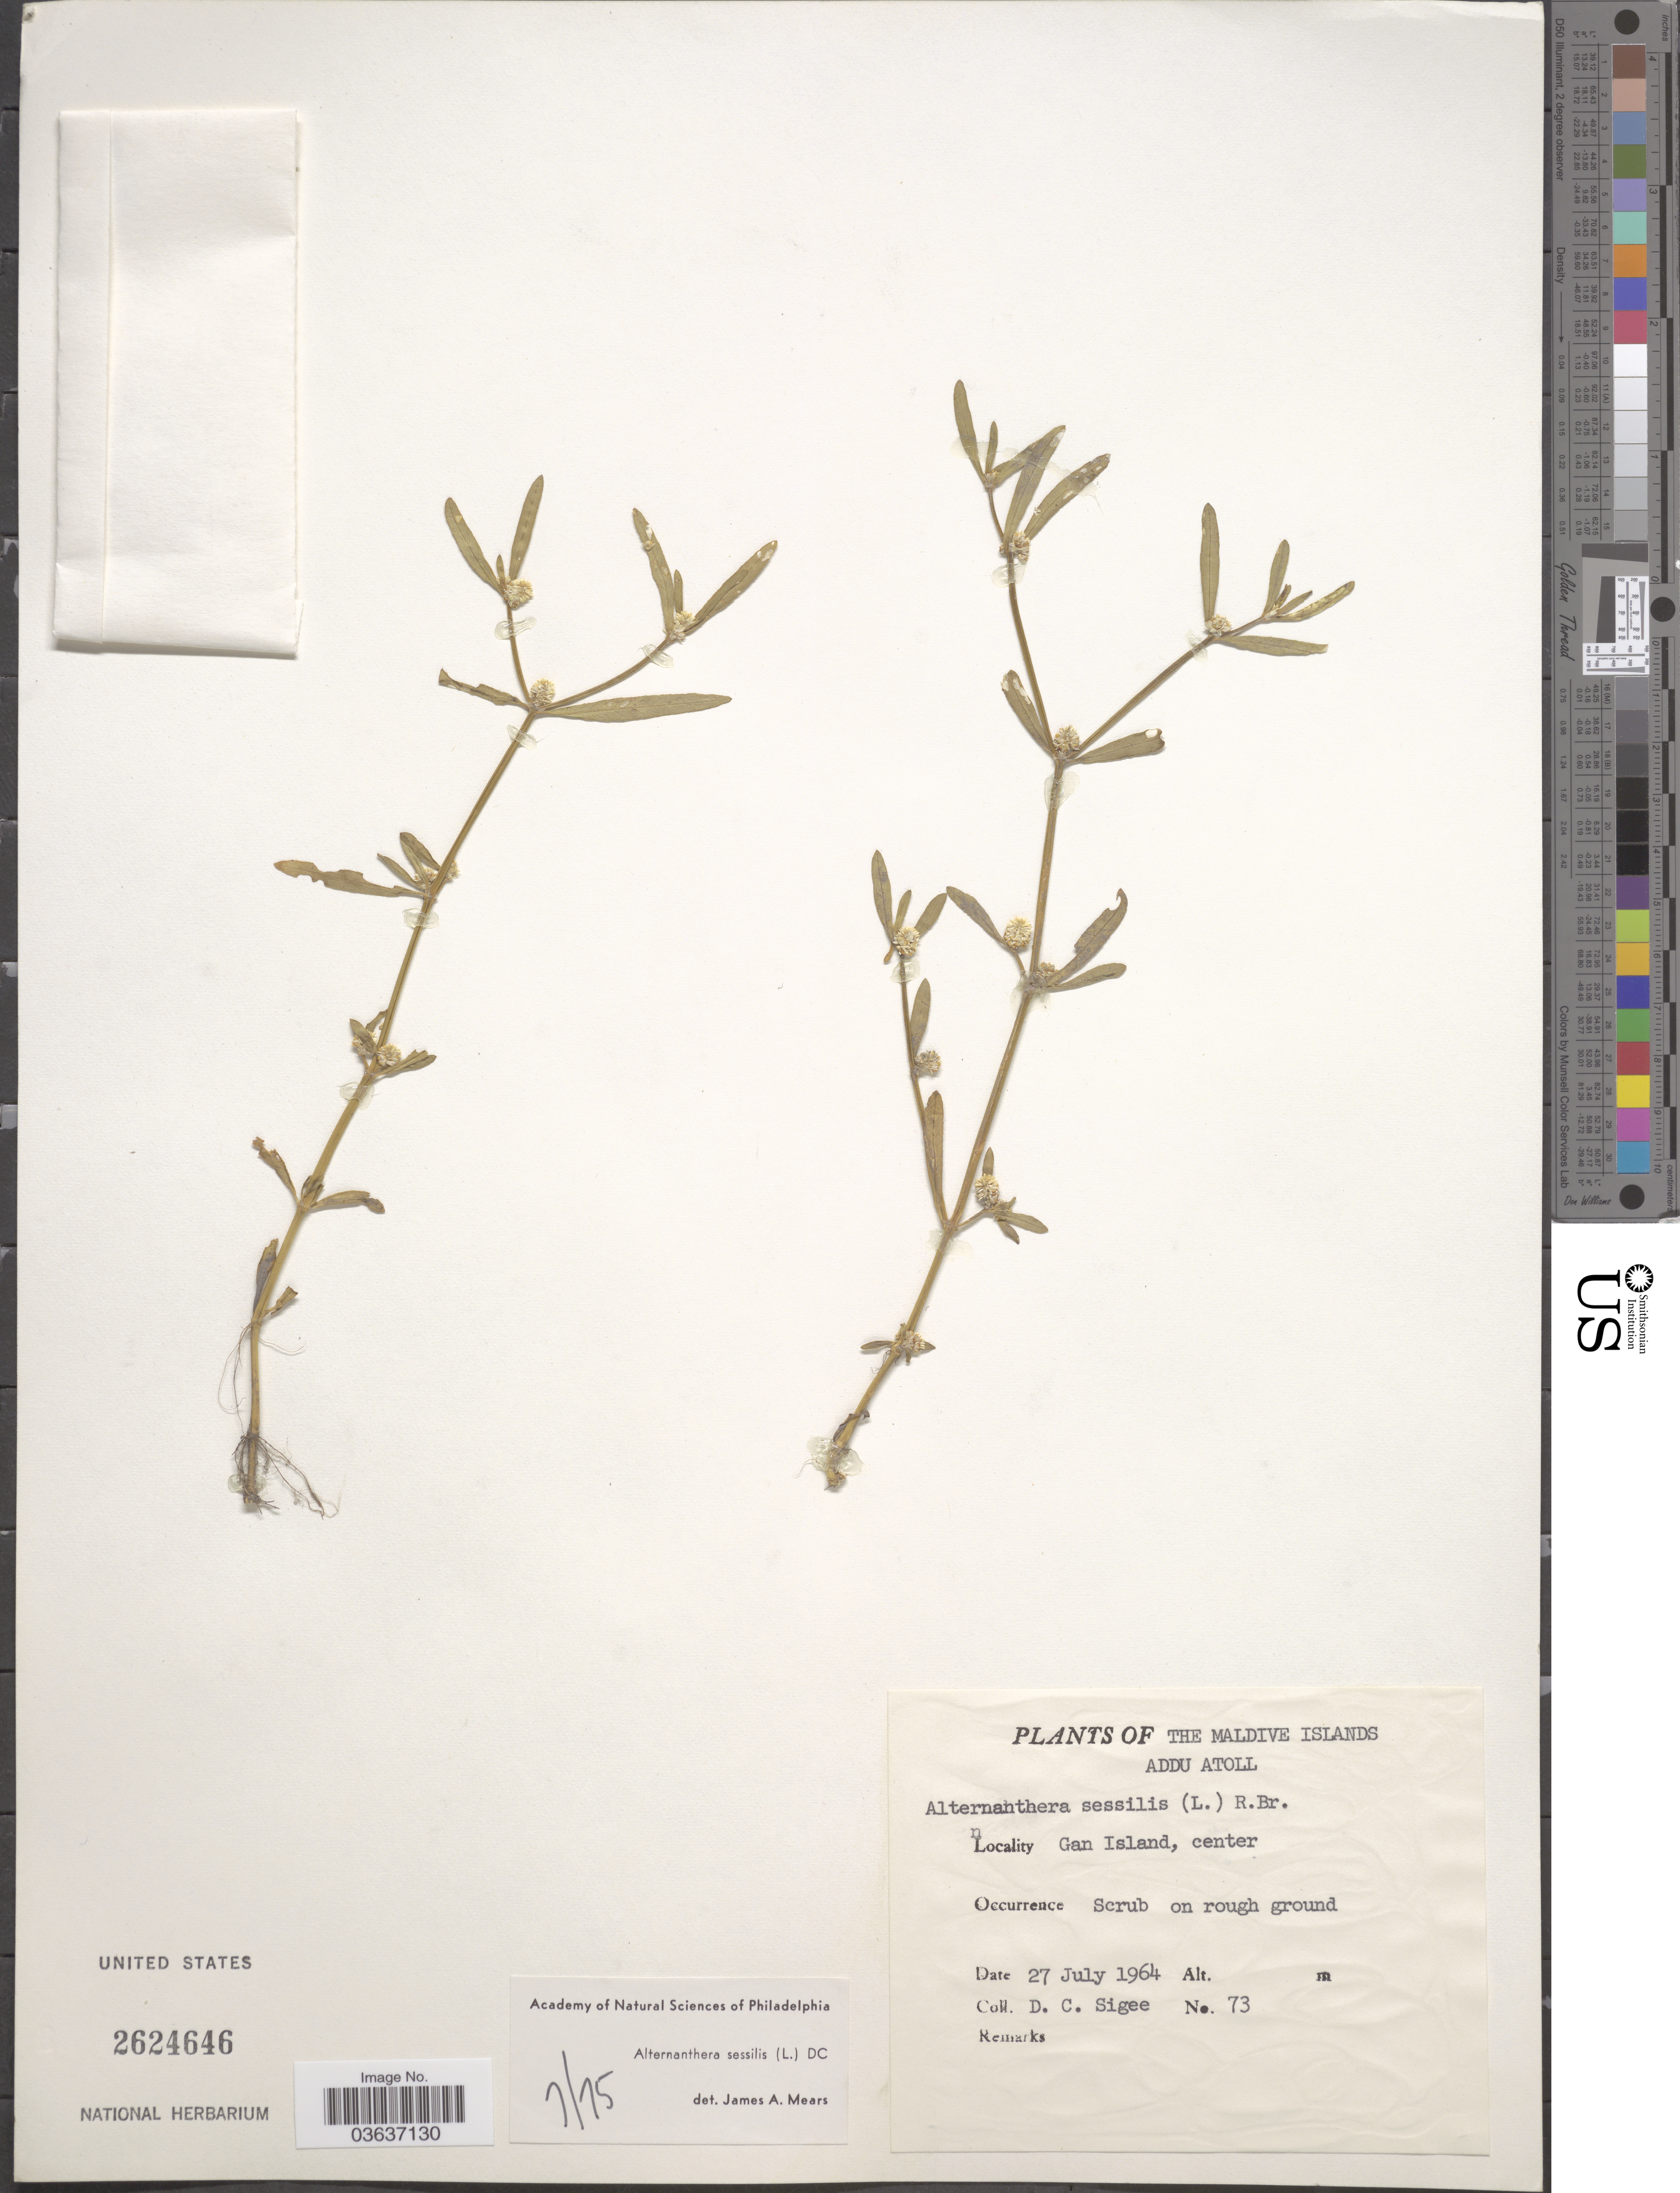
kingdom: Plantae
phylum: Tracheophyta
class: Magnoliopsida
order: Caryophyllales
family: Amaranthaceae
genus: Alternanthera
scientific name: Alternanthera sessilis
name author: (L.) DC.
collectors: D. C. Sigee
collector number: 73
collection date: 1964-07-27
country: Maldive Islands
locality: Addu Atoll. Gan Island, center.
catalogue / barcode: US 2624646